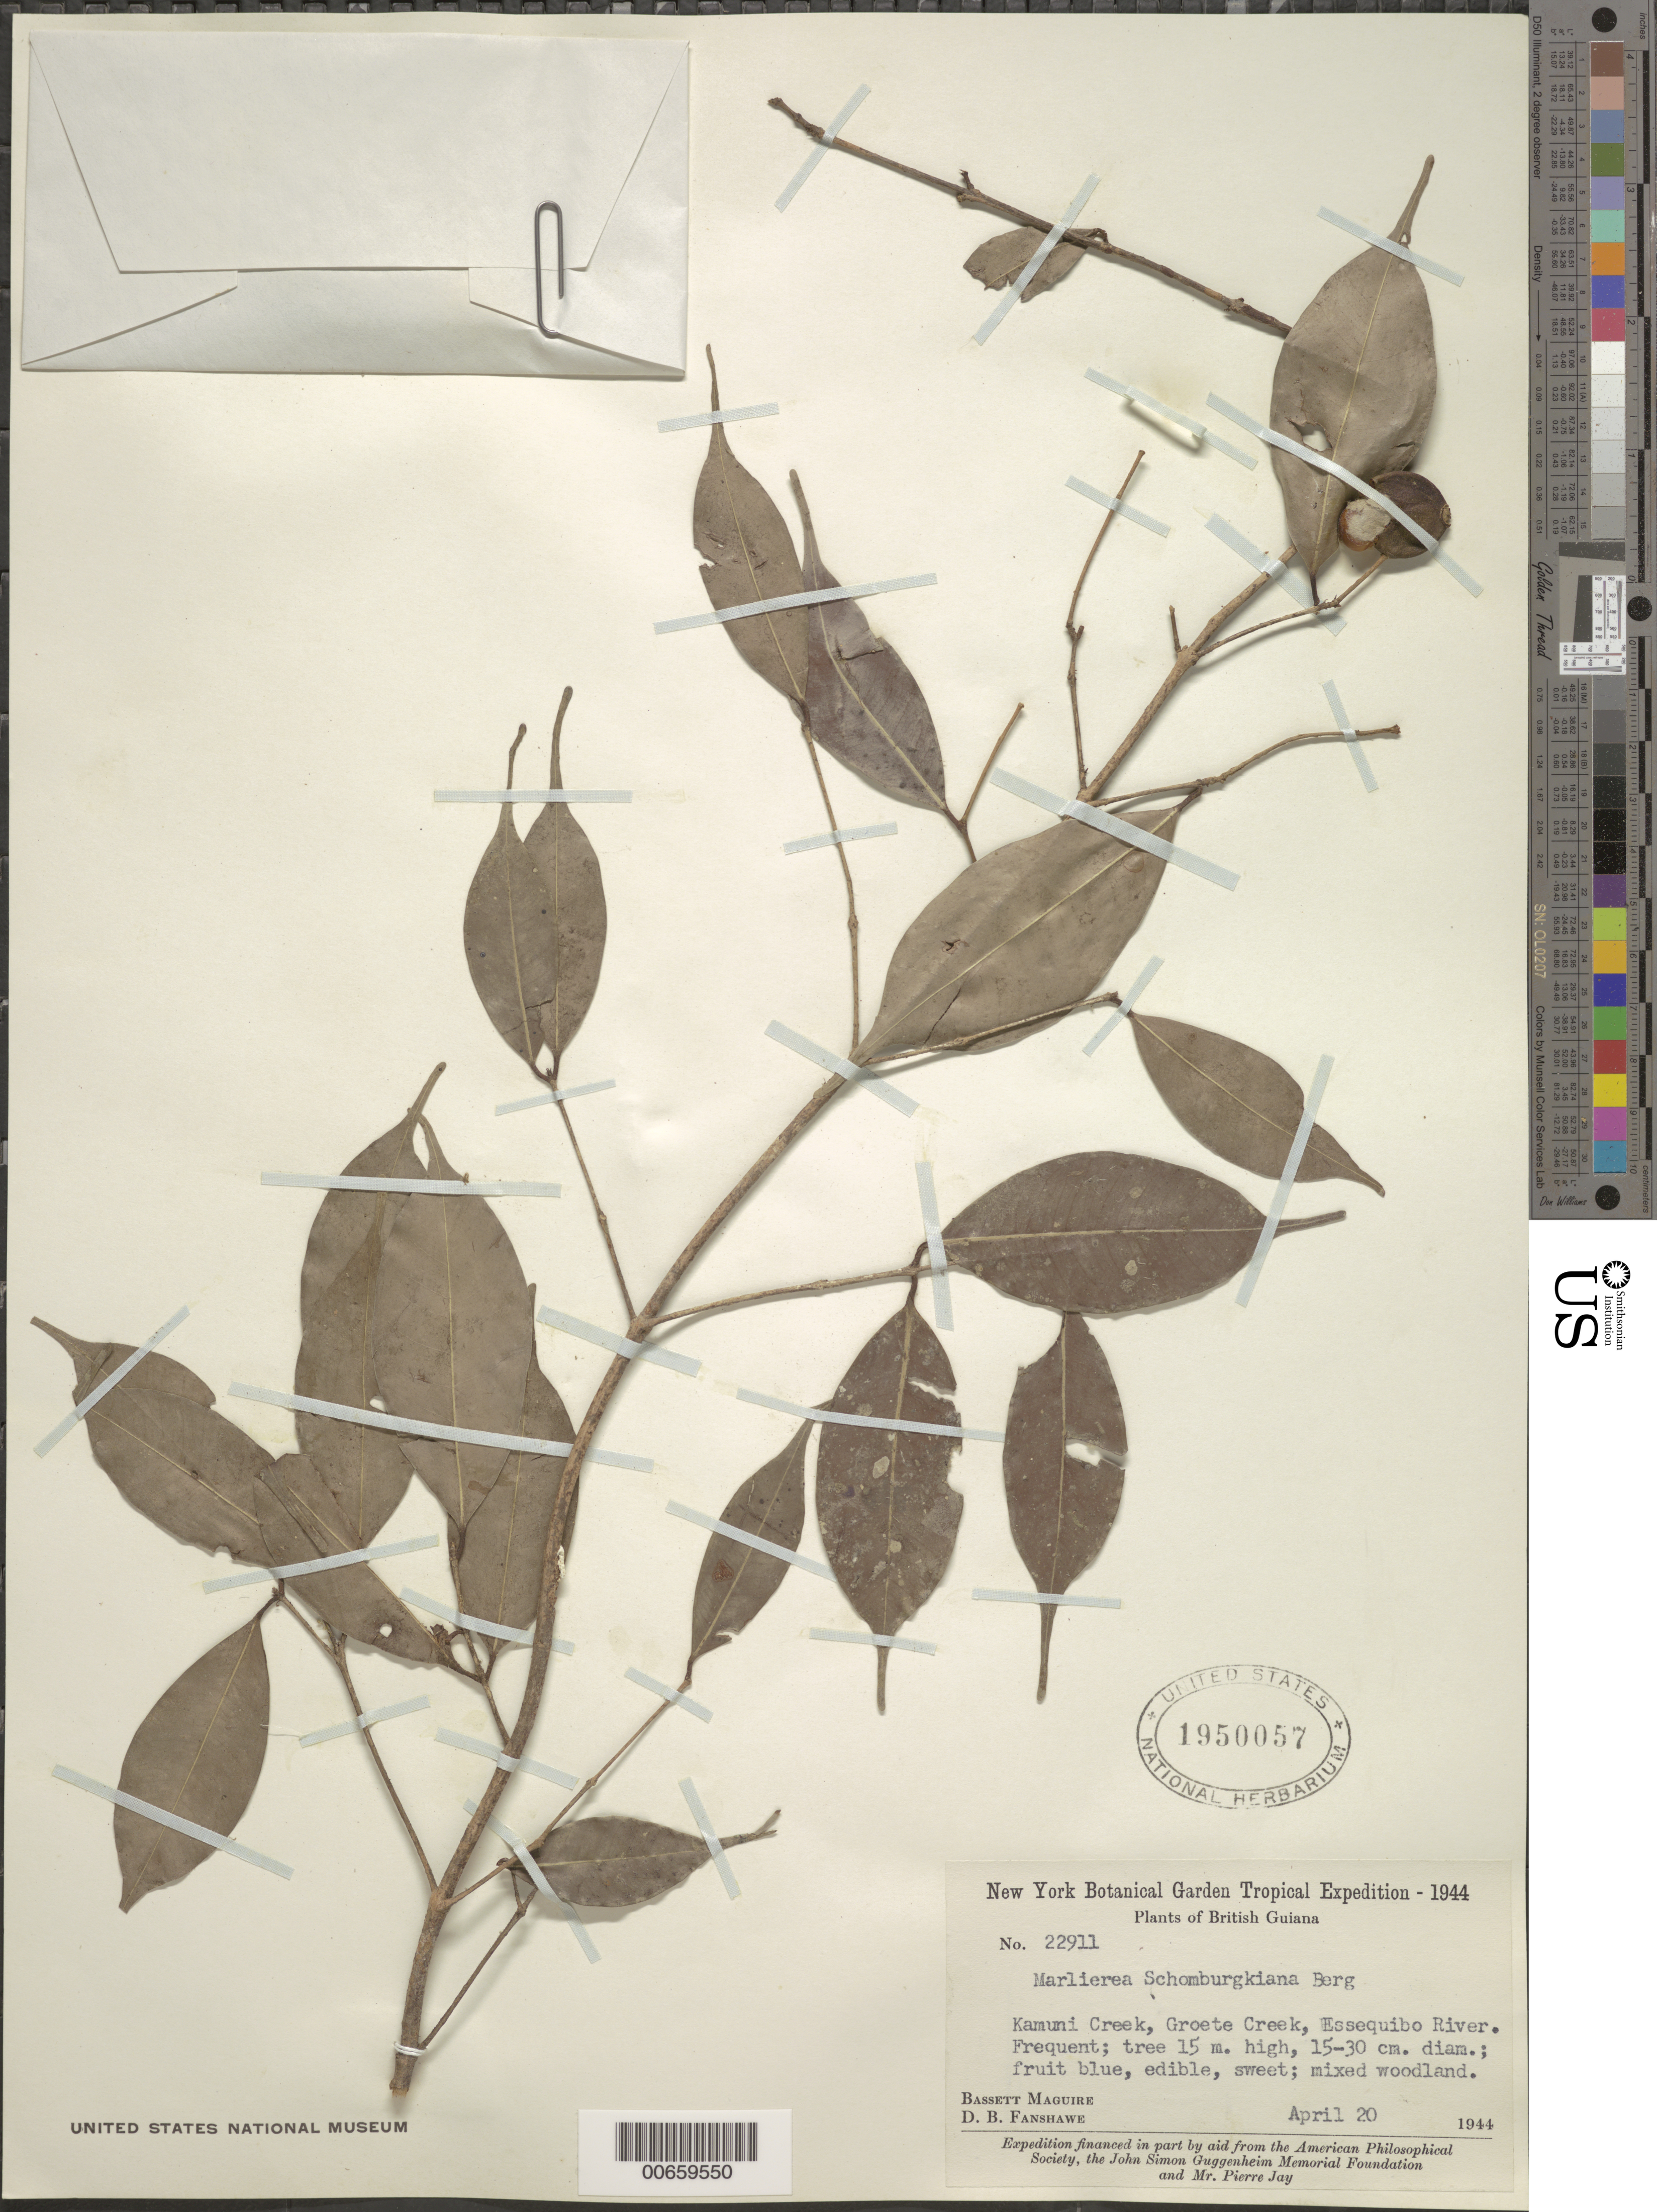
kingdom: Plantae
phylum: Tracheophyta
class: Magnoliopsida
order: Myrtales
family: Myrtaceae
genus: Myrcia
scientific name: Myrcia neoschomburgkiana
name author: E. Lucas & C.E. Wilson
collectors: B. Maguire & D. B. Fanshawe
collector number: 22911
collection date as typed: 20-Apr-44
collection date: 1944-04-20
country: Guyana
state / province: Essequibo Isl-W. Demerara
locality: Kamuni Creek, Groete Creek, Essequibo River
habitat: Mixed woodland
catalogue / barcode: US 1950057